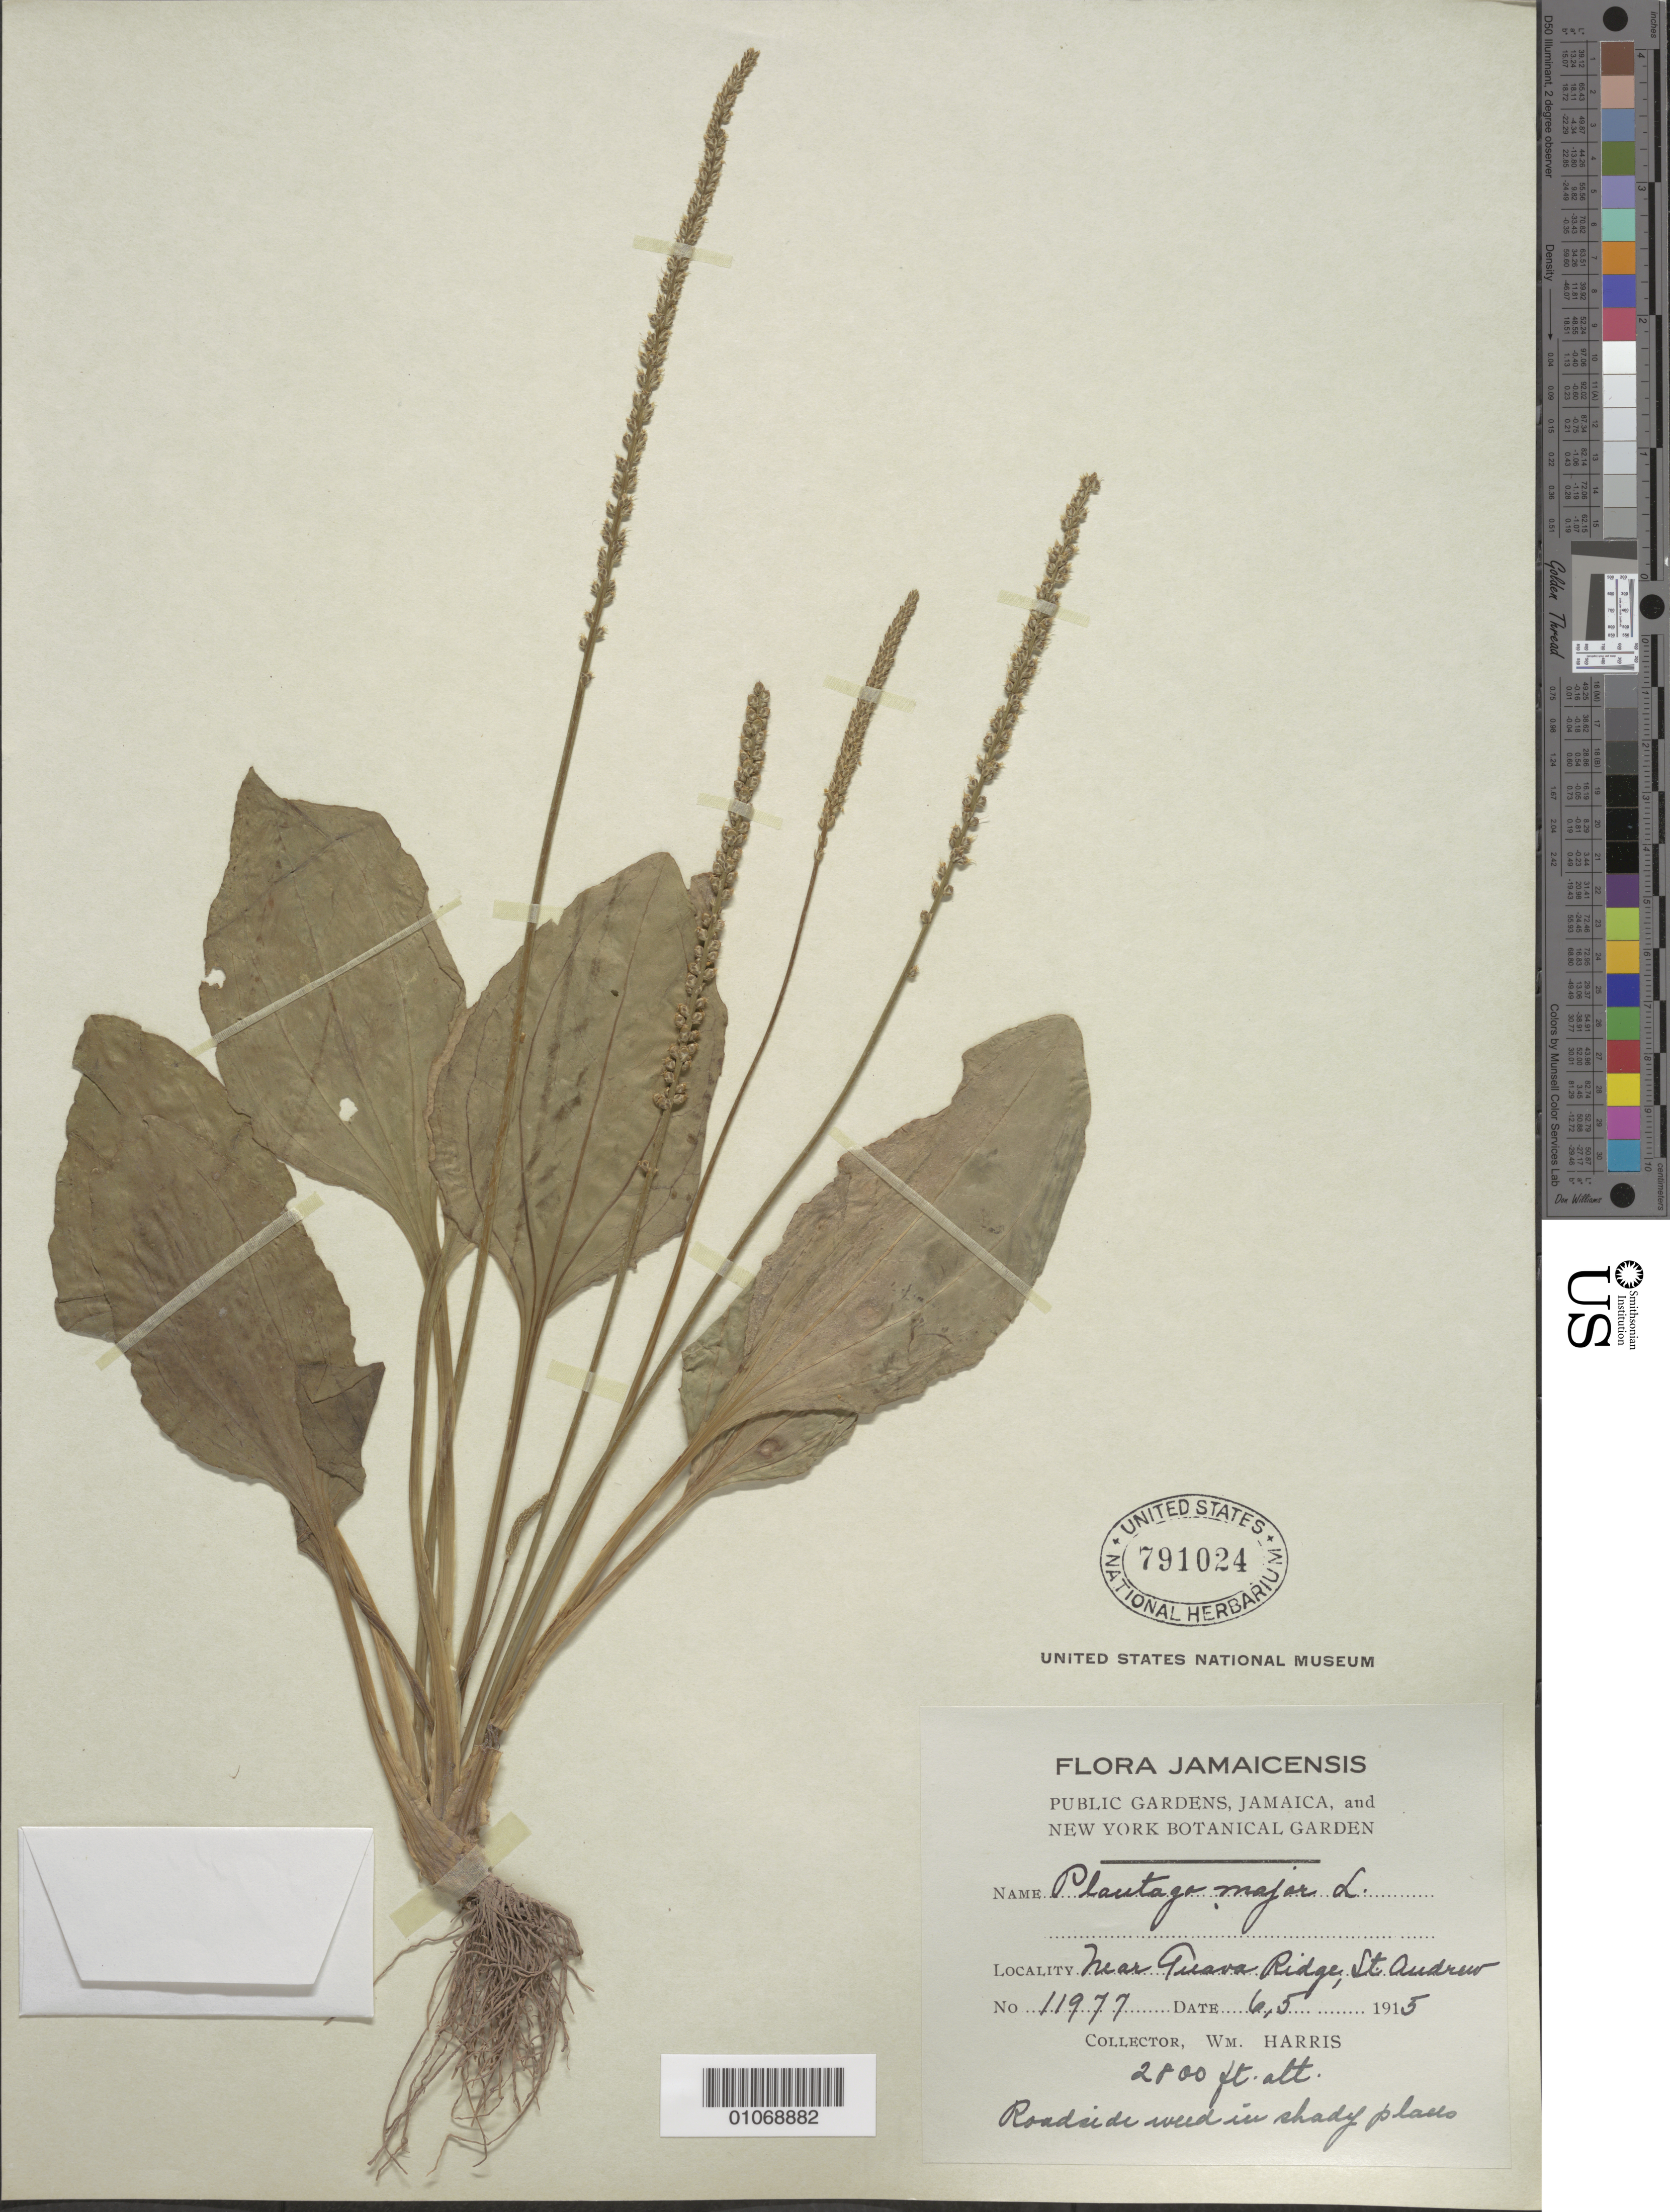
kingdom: Plantae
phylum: Tracheophyta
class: Magnoliopsida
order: Lamiales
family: Plantaginaceae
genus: Plantago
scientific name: Plantago major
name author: L.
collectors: W. Harris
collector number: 11977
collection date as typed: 05 Jun 1915 or 06 May 1915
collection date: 1915-05-06 or 1915-06-05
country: Jamaica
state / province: Saint Andrew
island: Jamaica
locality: Near Guava Ridge, roadside in weed in shady places.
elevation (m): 853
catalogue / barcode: US 791024